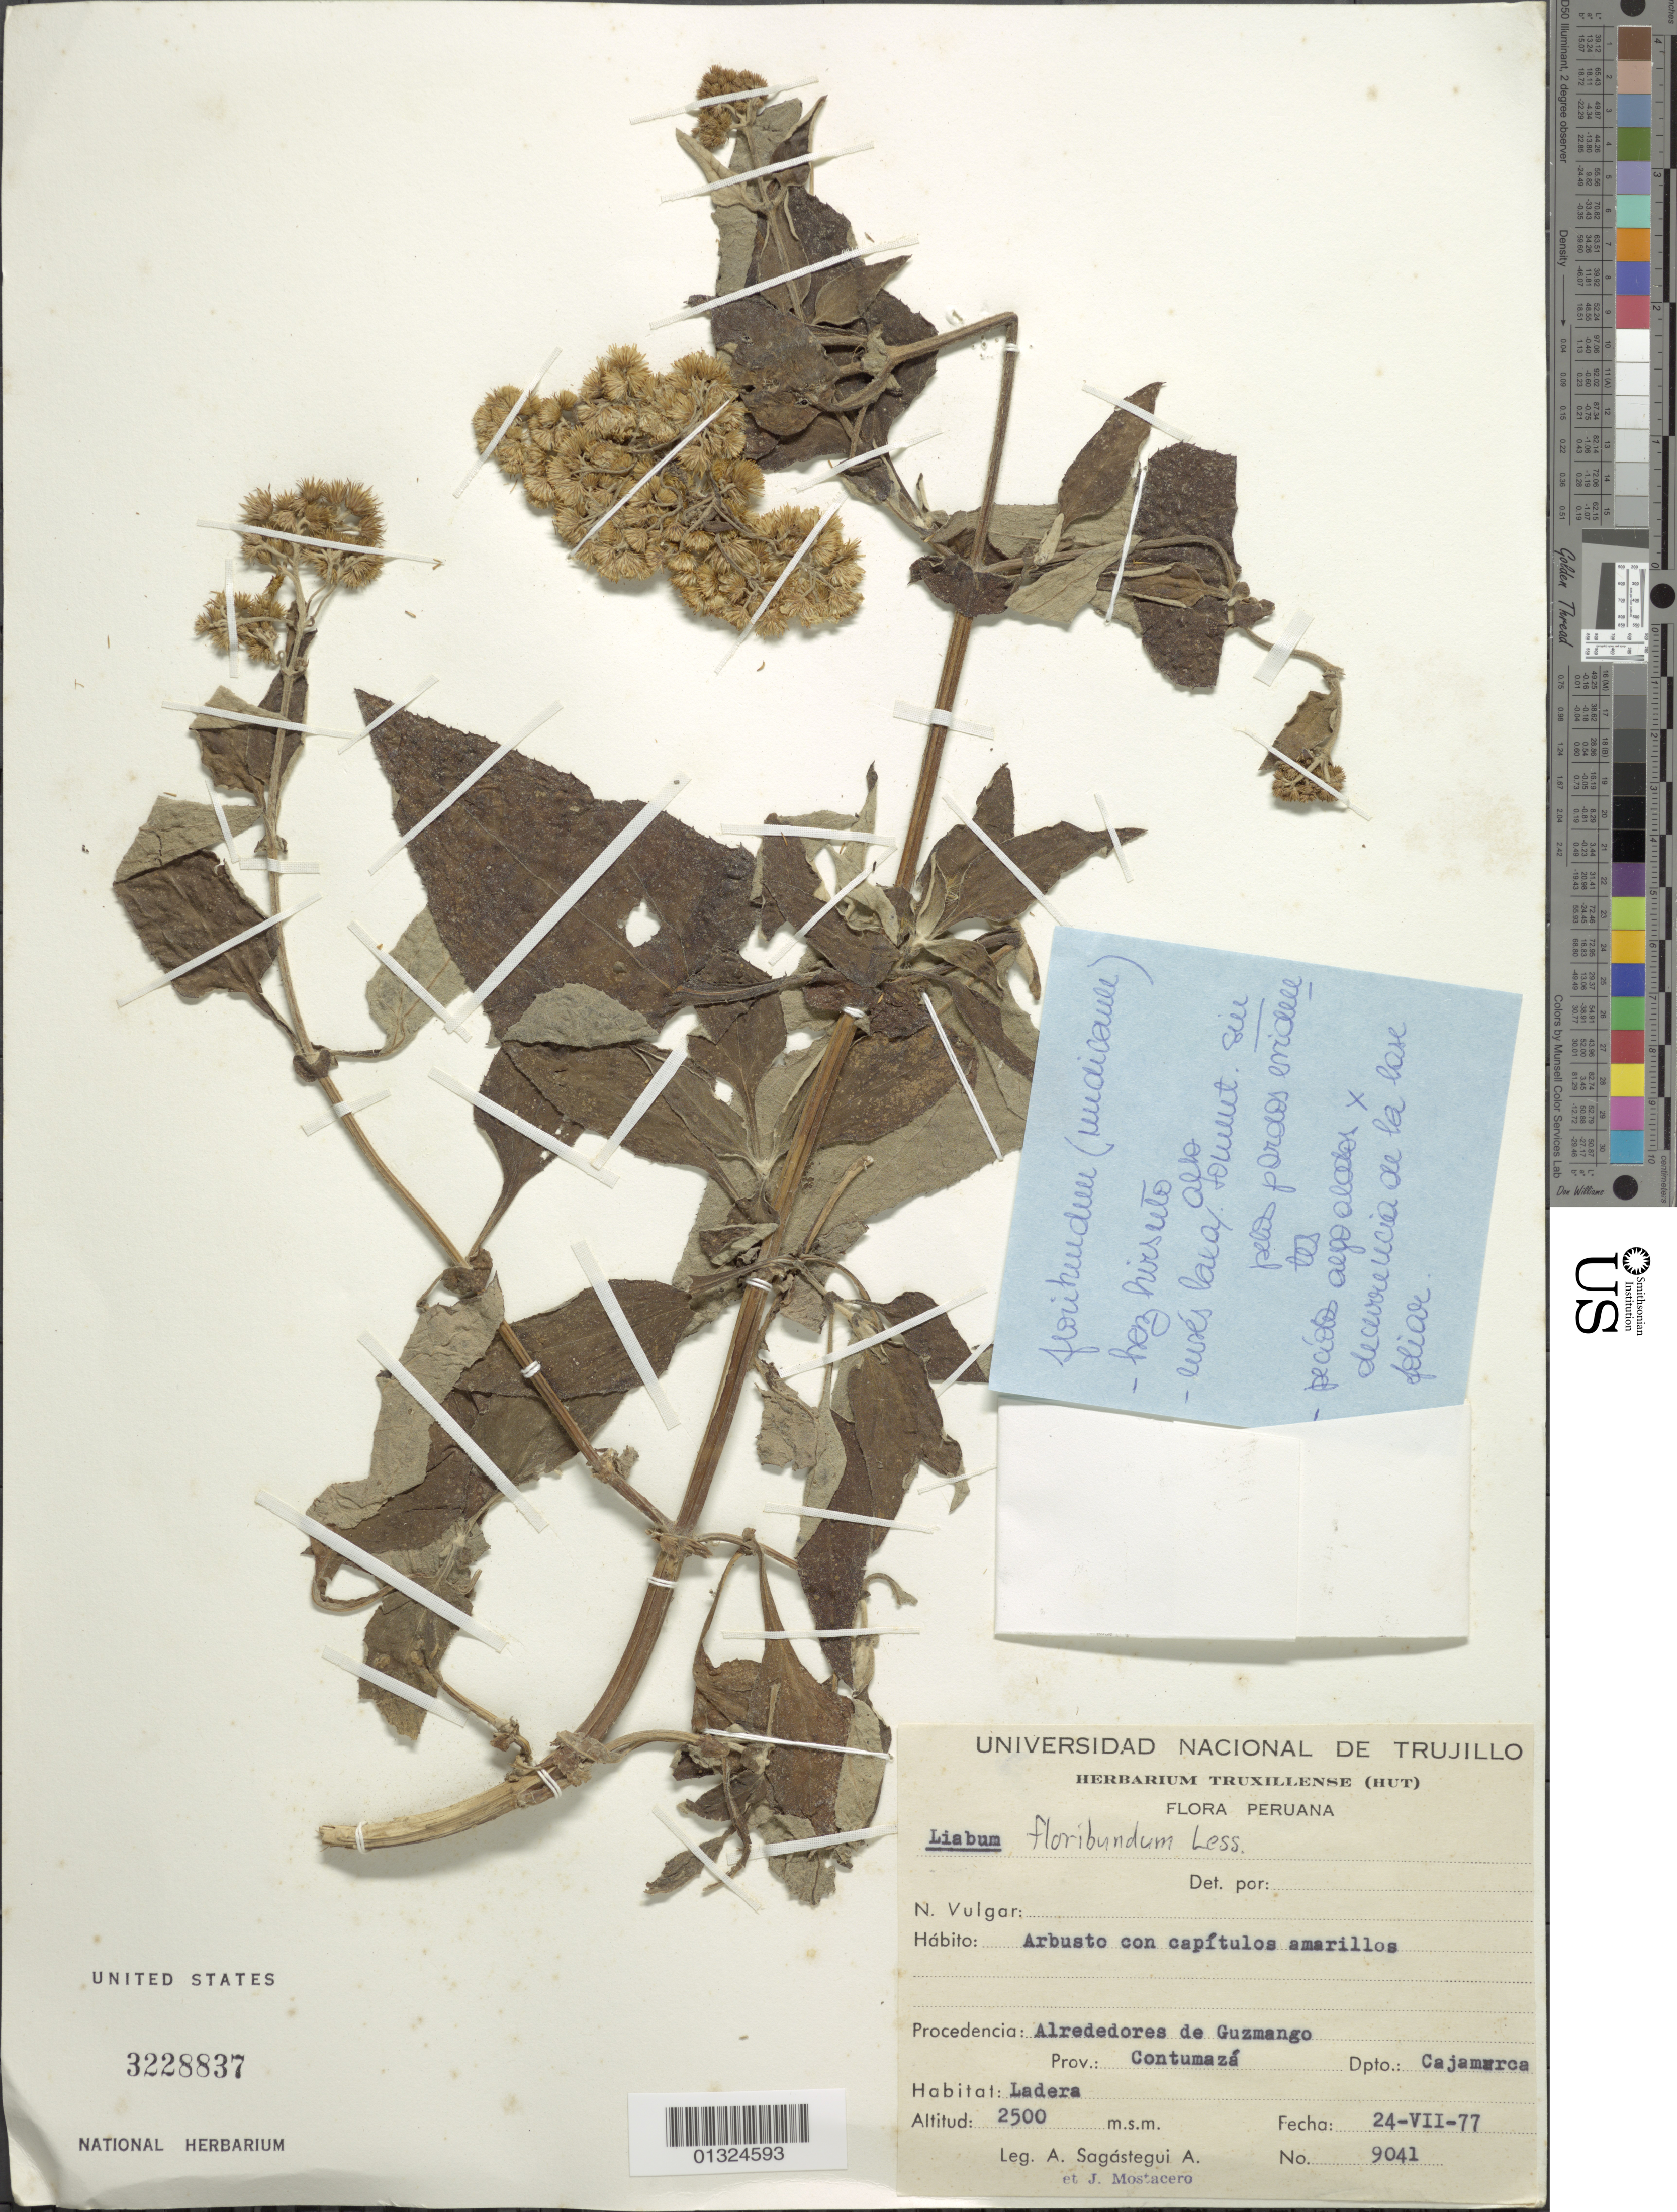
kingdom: Plantae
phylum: Tracheophyta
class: Magnoliopsida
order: Asterales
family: Asteraceae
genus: Liabum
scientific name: Liabum floribundum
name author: Less.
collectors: A. Sagástegui A. & J. Mostacero L.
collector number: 9041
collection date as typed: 24 Jul 1977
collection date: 1977-07-24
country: Peru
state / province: Cajamarca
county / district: Contumazá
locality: alrededores de Guzmango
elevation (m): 2500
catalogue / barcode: US 3228837